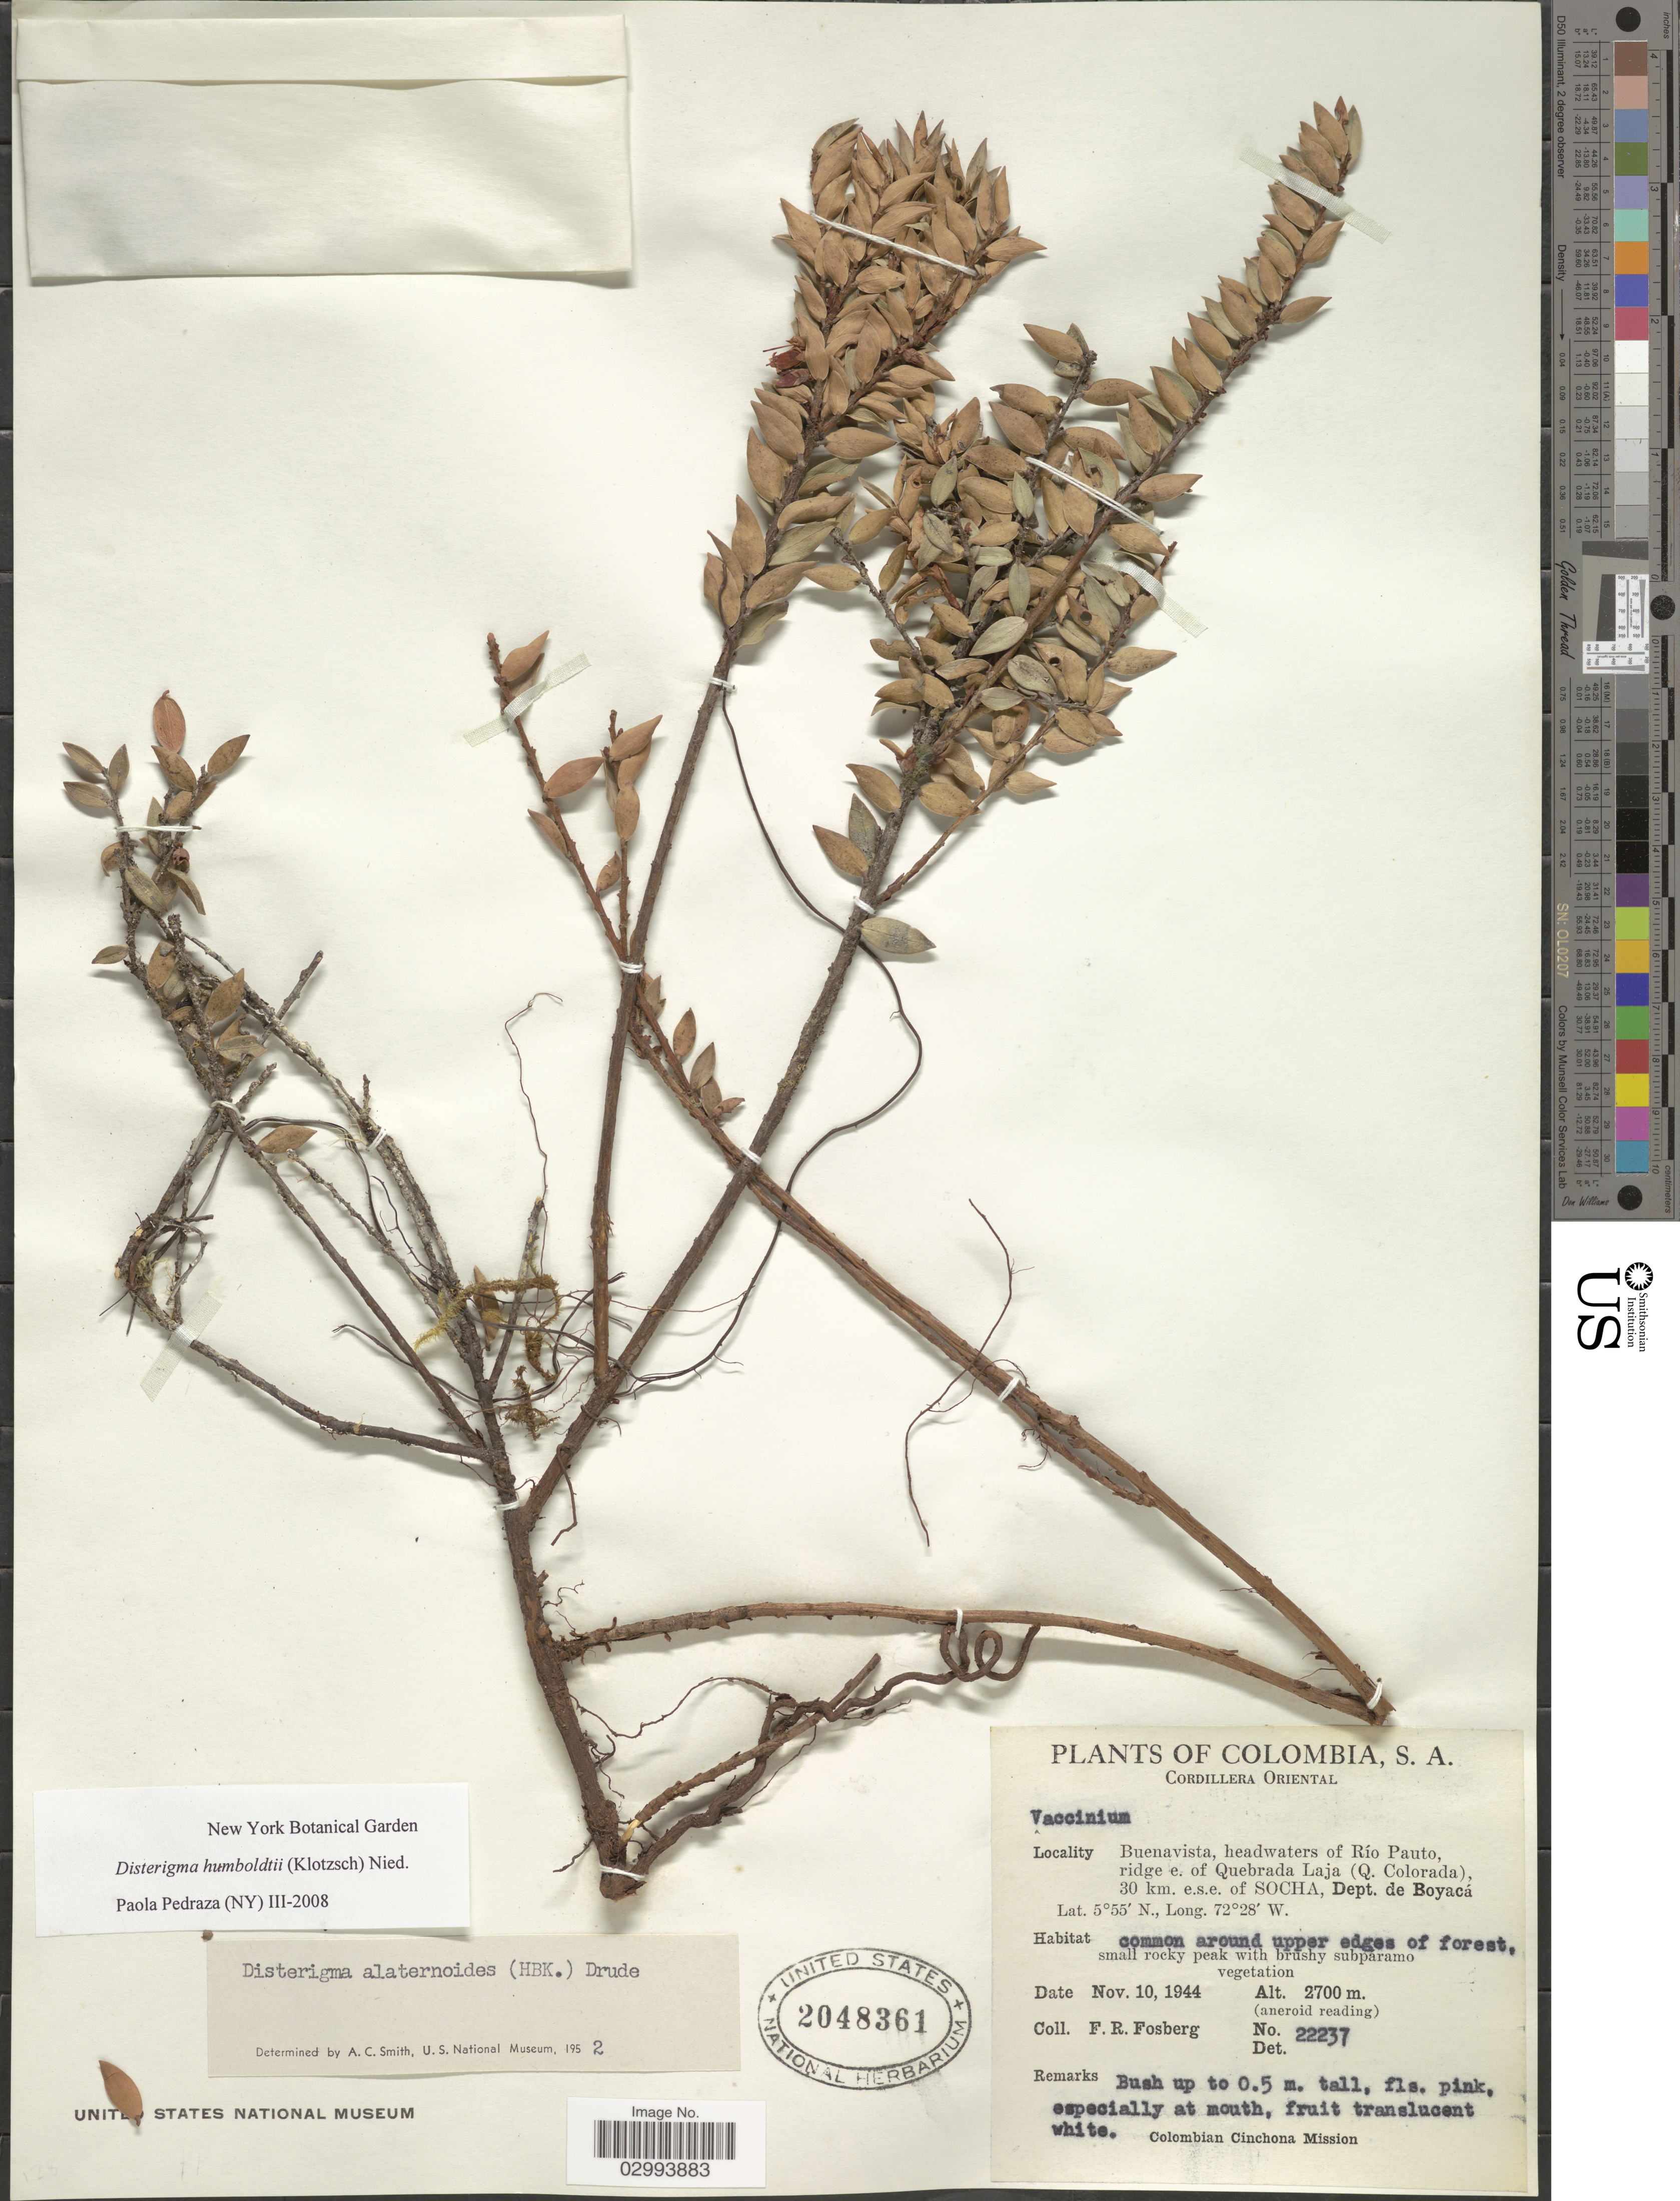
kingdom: Plantae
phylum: Tracheophyta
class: Magnoliopsida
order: Ericales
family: Ericaceae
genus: Disterigma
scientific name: Disterigma humboldtii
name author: (Klotzsch) Nied.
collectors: F. R. Fosberg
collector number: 22237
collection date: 1944-11-10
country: Colombia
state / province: Boyacá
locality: Cordillera Oriental. Buenavista, headwaters of Río Pauto, ridge e. of Quebrada Laja (Q. Colorada), 30 km. e. s. e. of Socha, Dept. de Boyacá.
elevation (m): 2700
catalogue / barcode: US 2048361